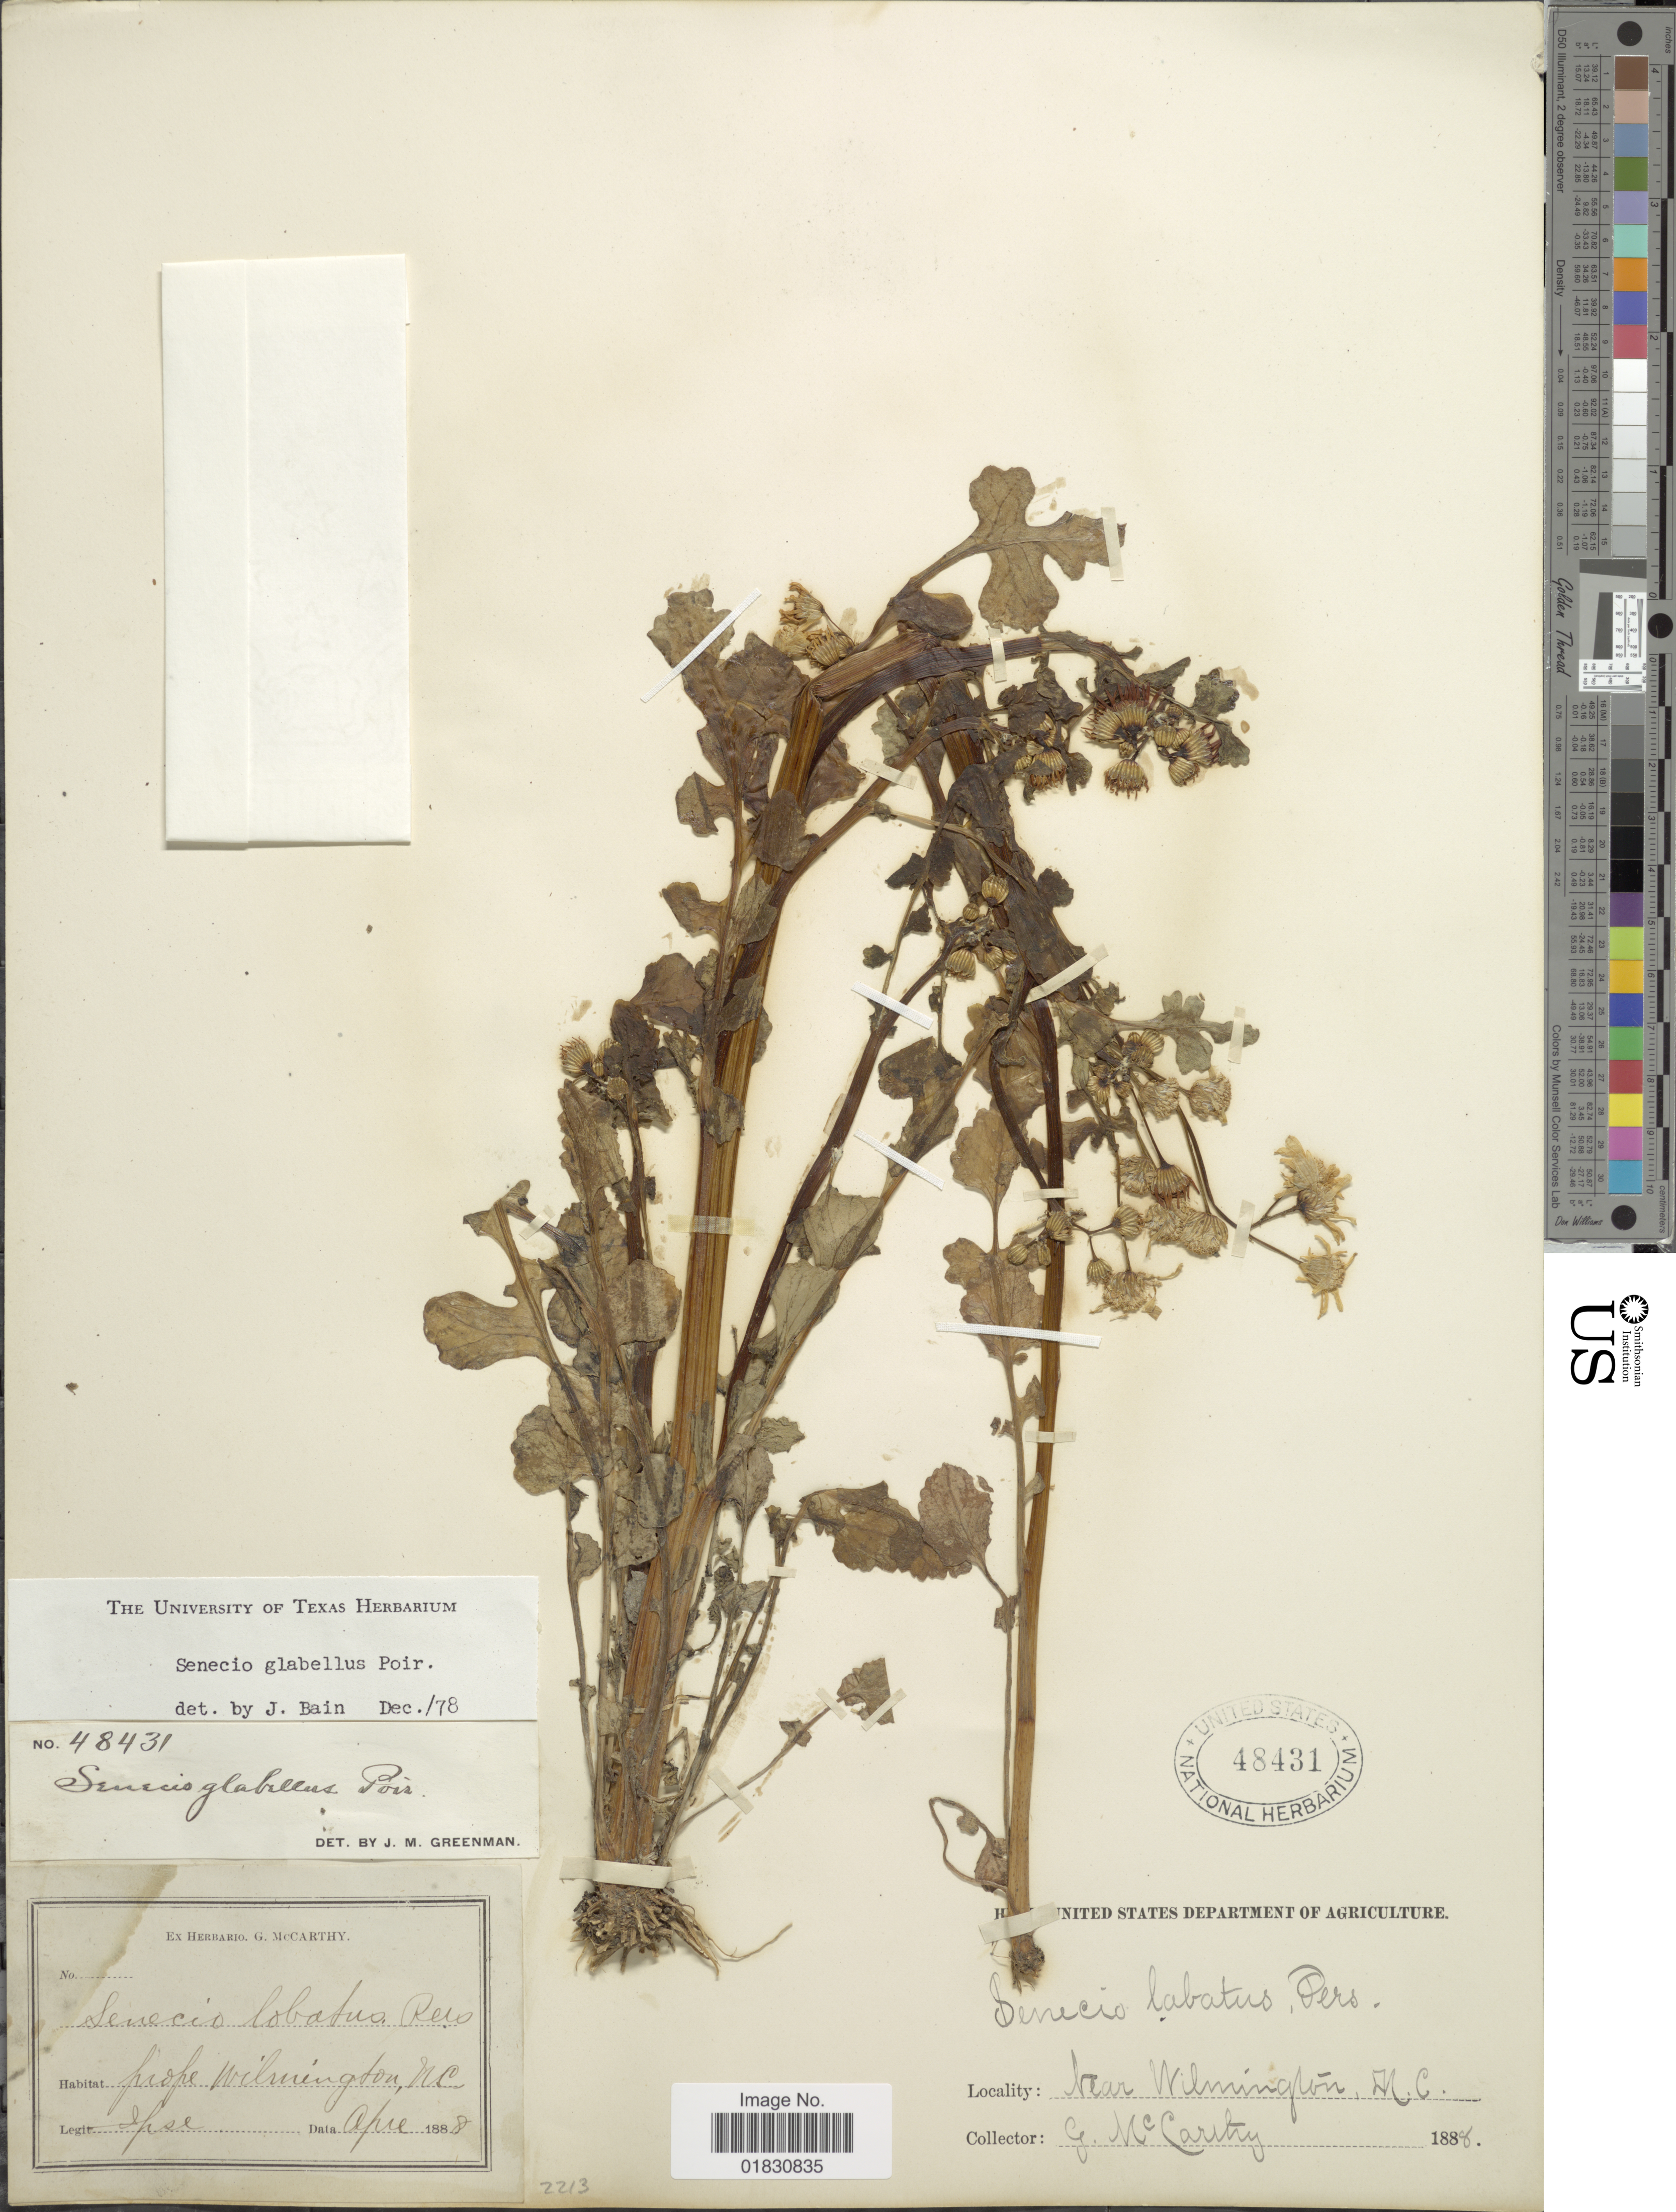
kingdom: Plantae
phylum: Tracheophyta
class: Magnoliopsida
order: Asterales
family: Asteraceae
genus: Packera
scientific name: Packera glabella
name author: (Poir.) C. Jeffrey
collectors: G. M. McCarthy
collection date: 1888-04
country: United States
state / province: North Carolina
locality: Prope Wilmington, N. Carolina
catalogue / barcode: US 48431